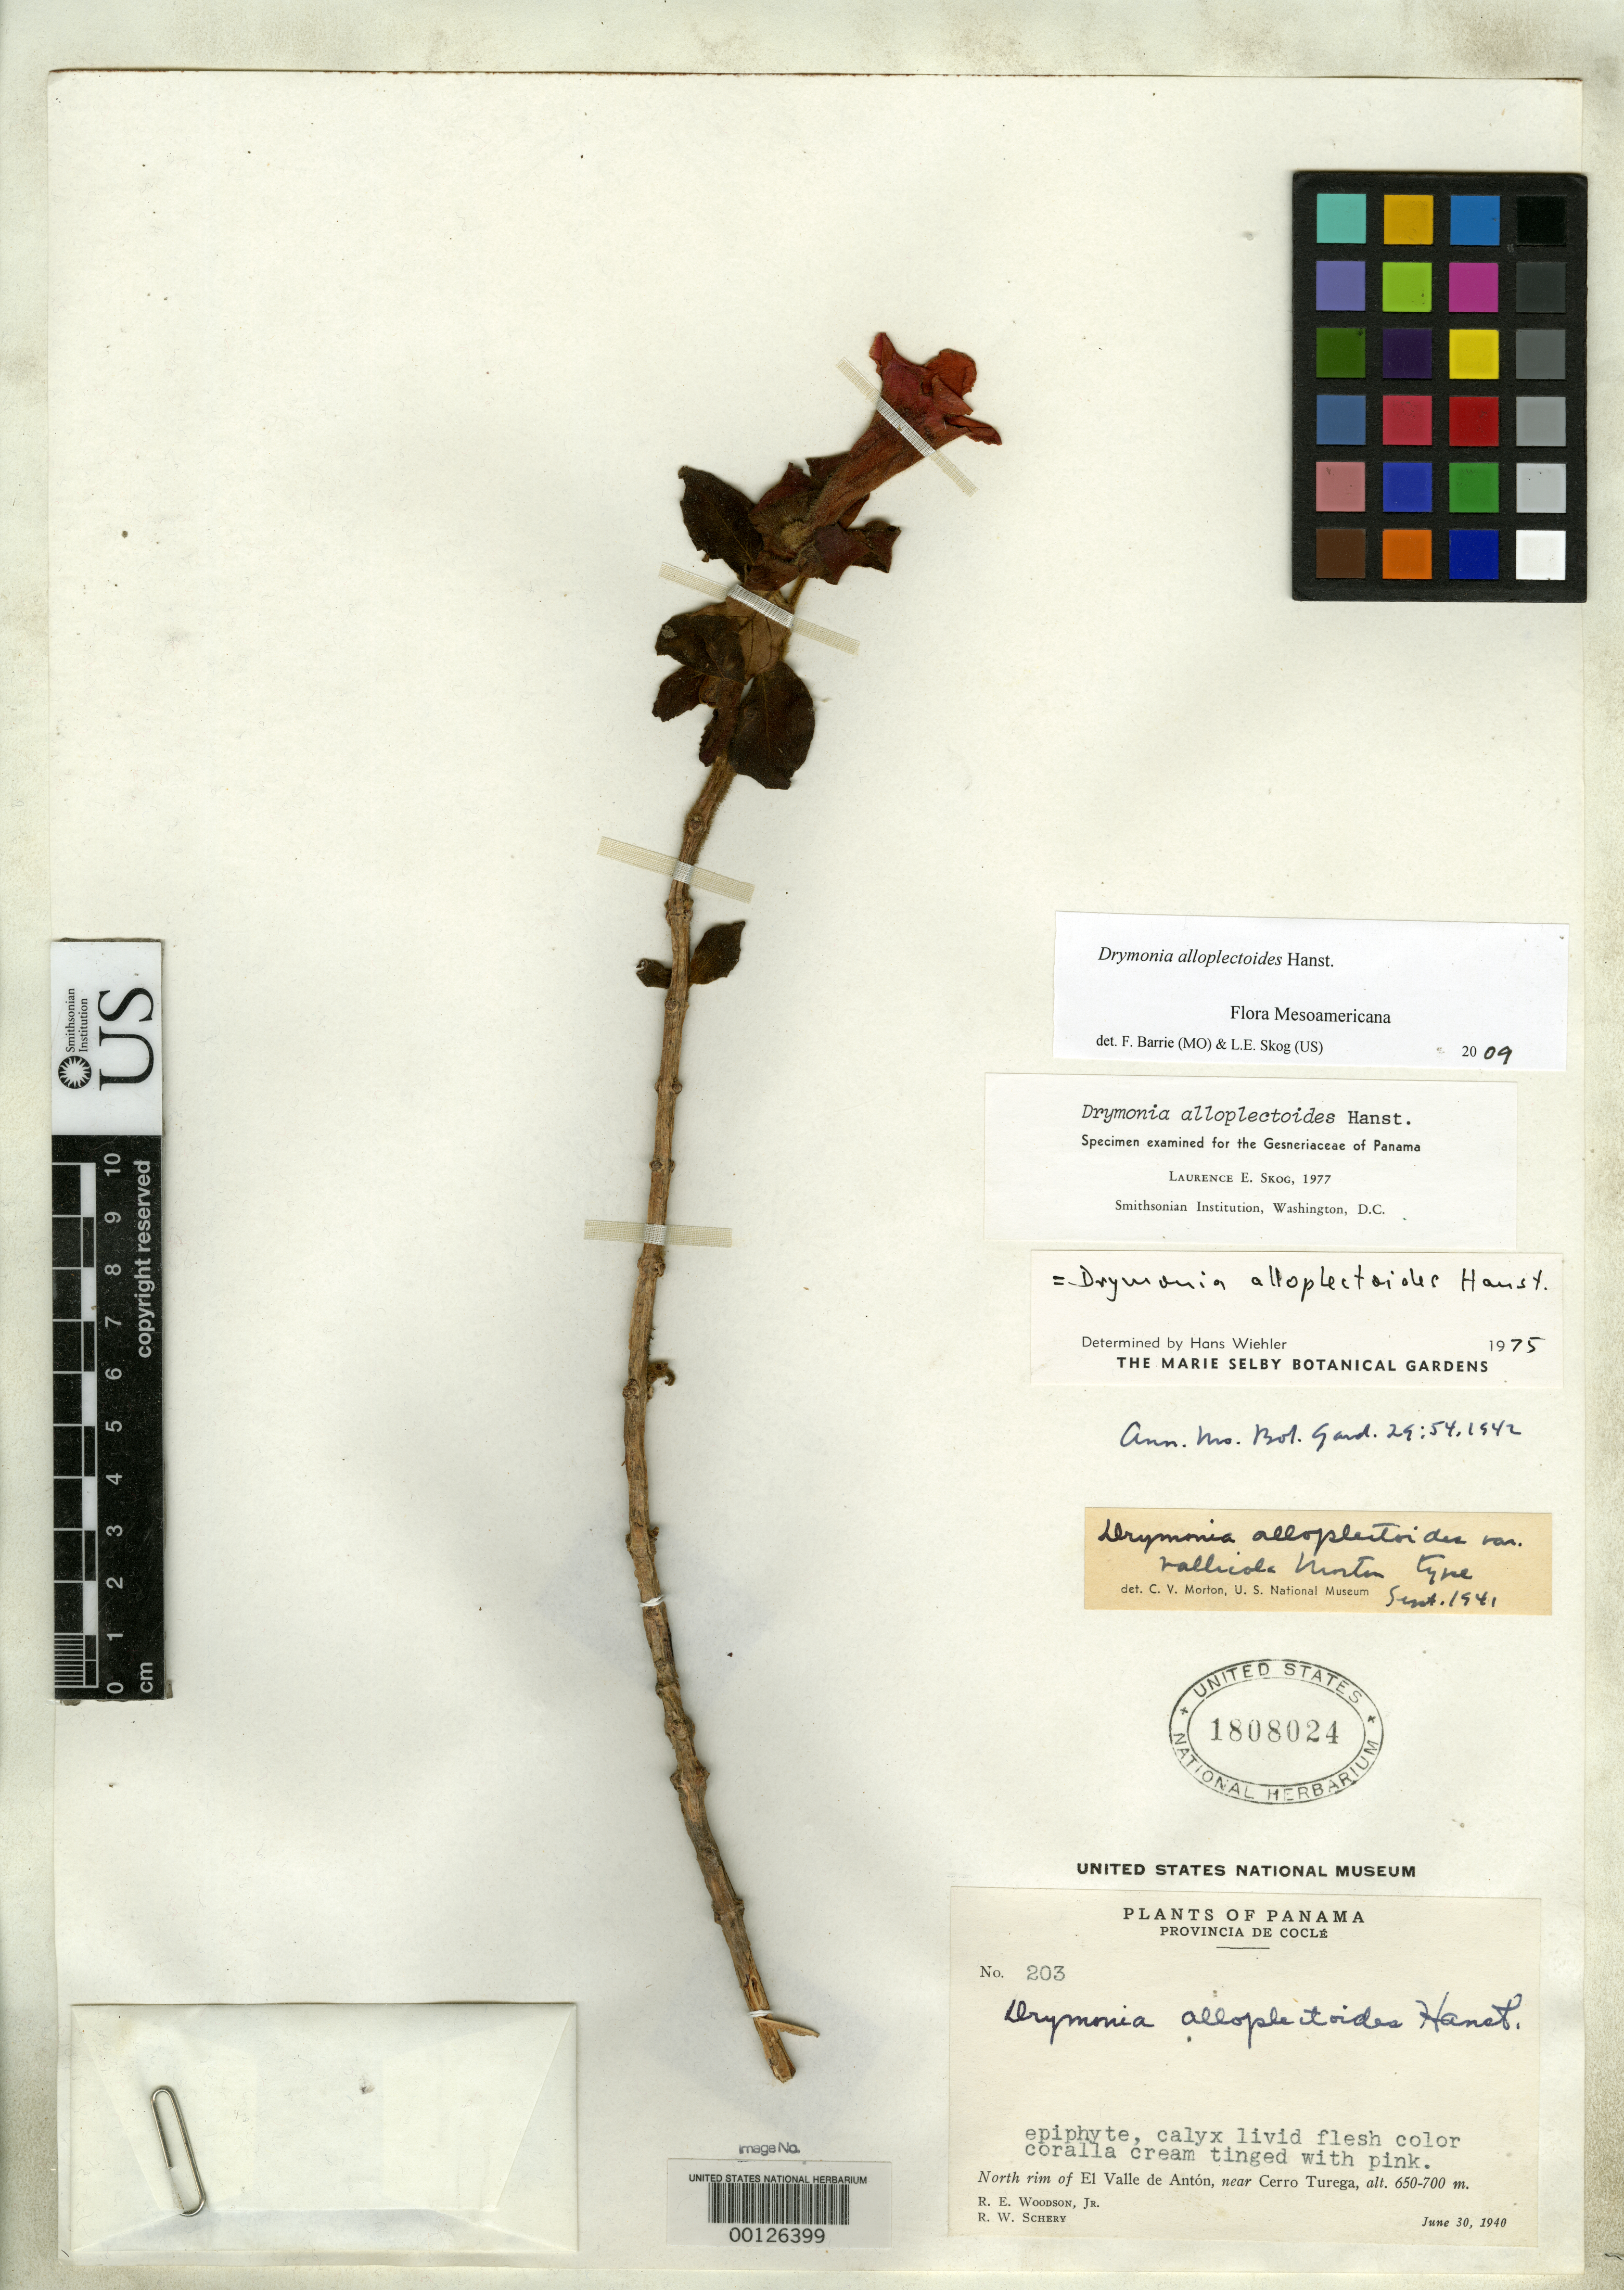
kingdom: Plantae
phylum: Tracheophyta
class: Magnoliopsida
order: Lamiales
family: Gesneriaceae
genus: Drymonia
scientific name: Drymonia alloplectoides var. vallicola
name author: C.V. Morton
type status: Holotype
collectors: R. E. Woodson & R. W. Schery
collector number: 203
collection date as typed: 30 Jun 1940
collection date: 1940-06-30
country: Panama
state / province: Coclé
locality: North rim of el Valle De Anton, near Cerro Turega.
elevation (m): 650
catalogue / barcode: US 1808024